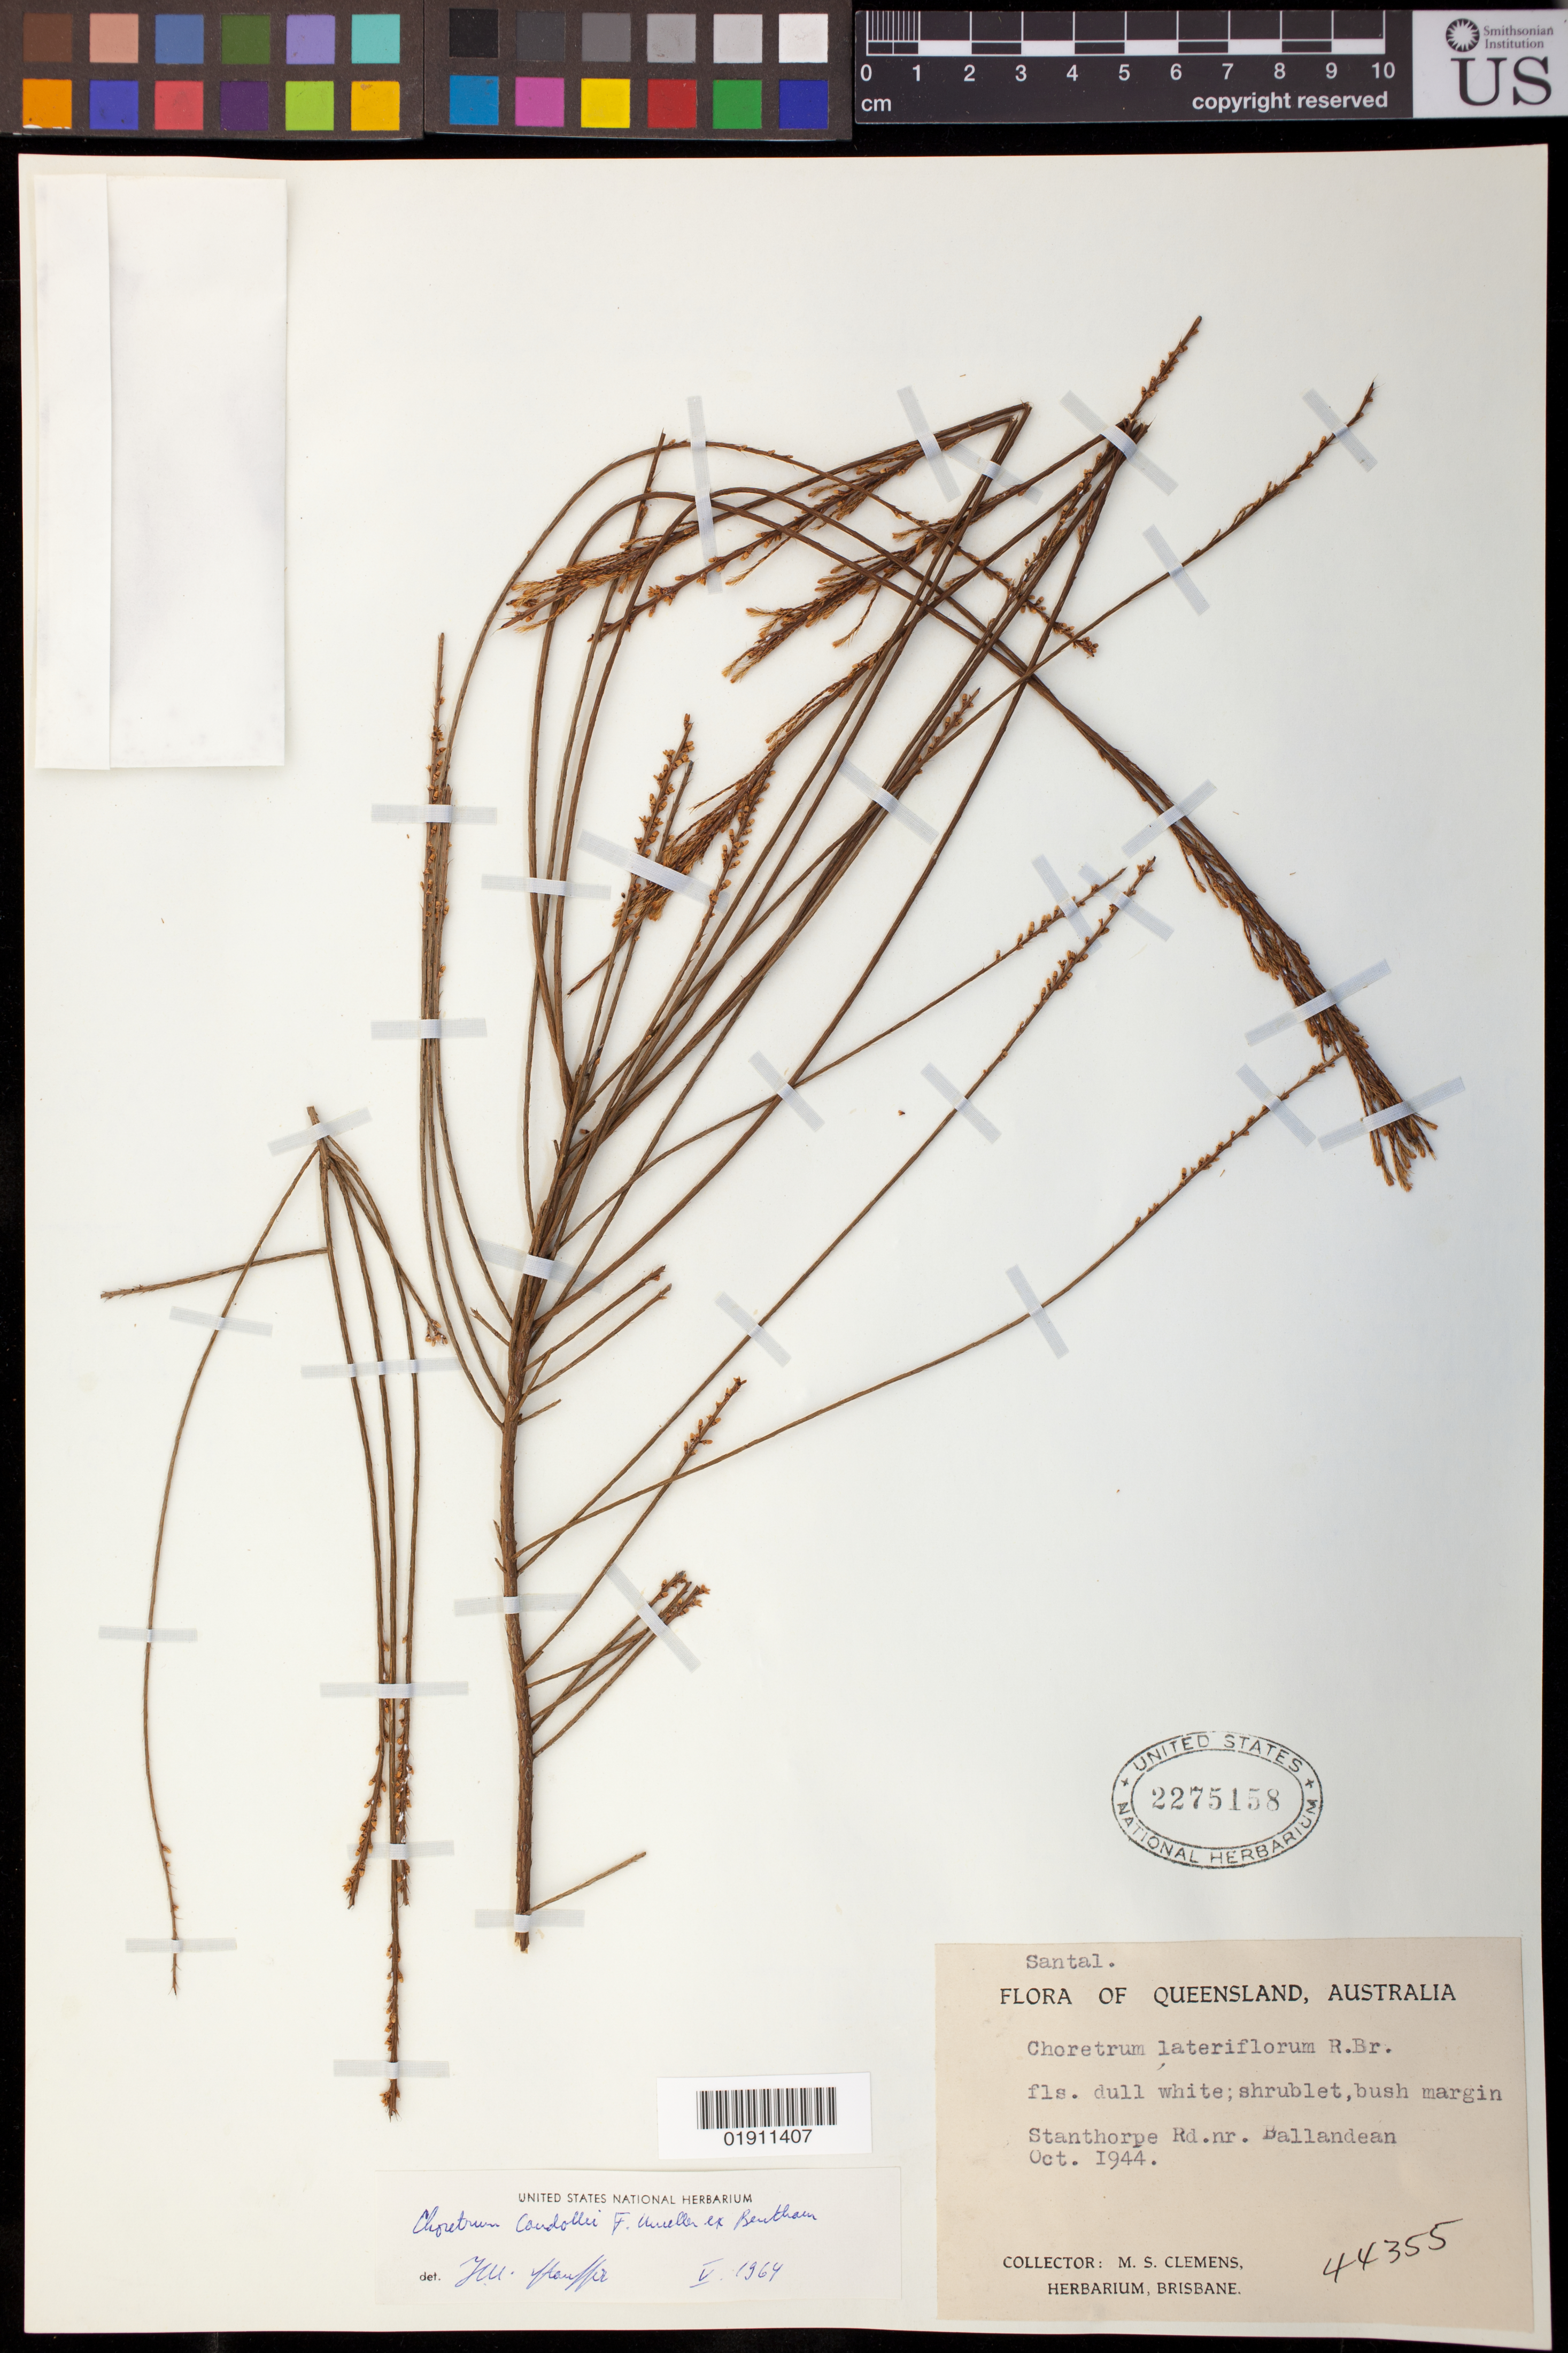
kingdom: Plantae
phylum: Tracheophyta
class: Magnoliopsida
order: Santalales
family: Amphorogynaceae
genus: Choretrum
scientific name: Choretrum candollei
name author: F. Muell. ex Benth.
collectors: M. S. Clemens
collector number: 44355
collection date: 1944-10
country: Australia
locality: Stanthorpe Rd. nr. Ballandean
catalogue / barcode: US 2275158